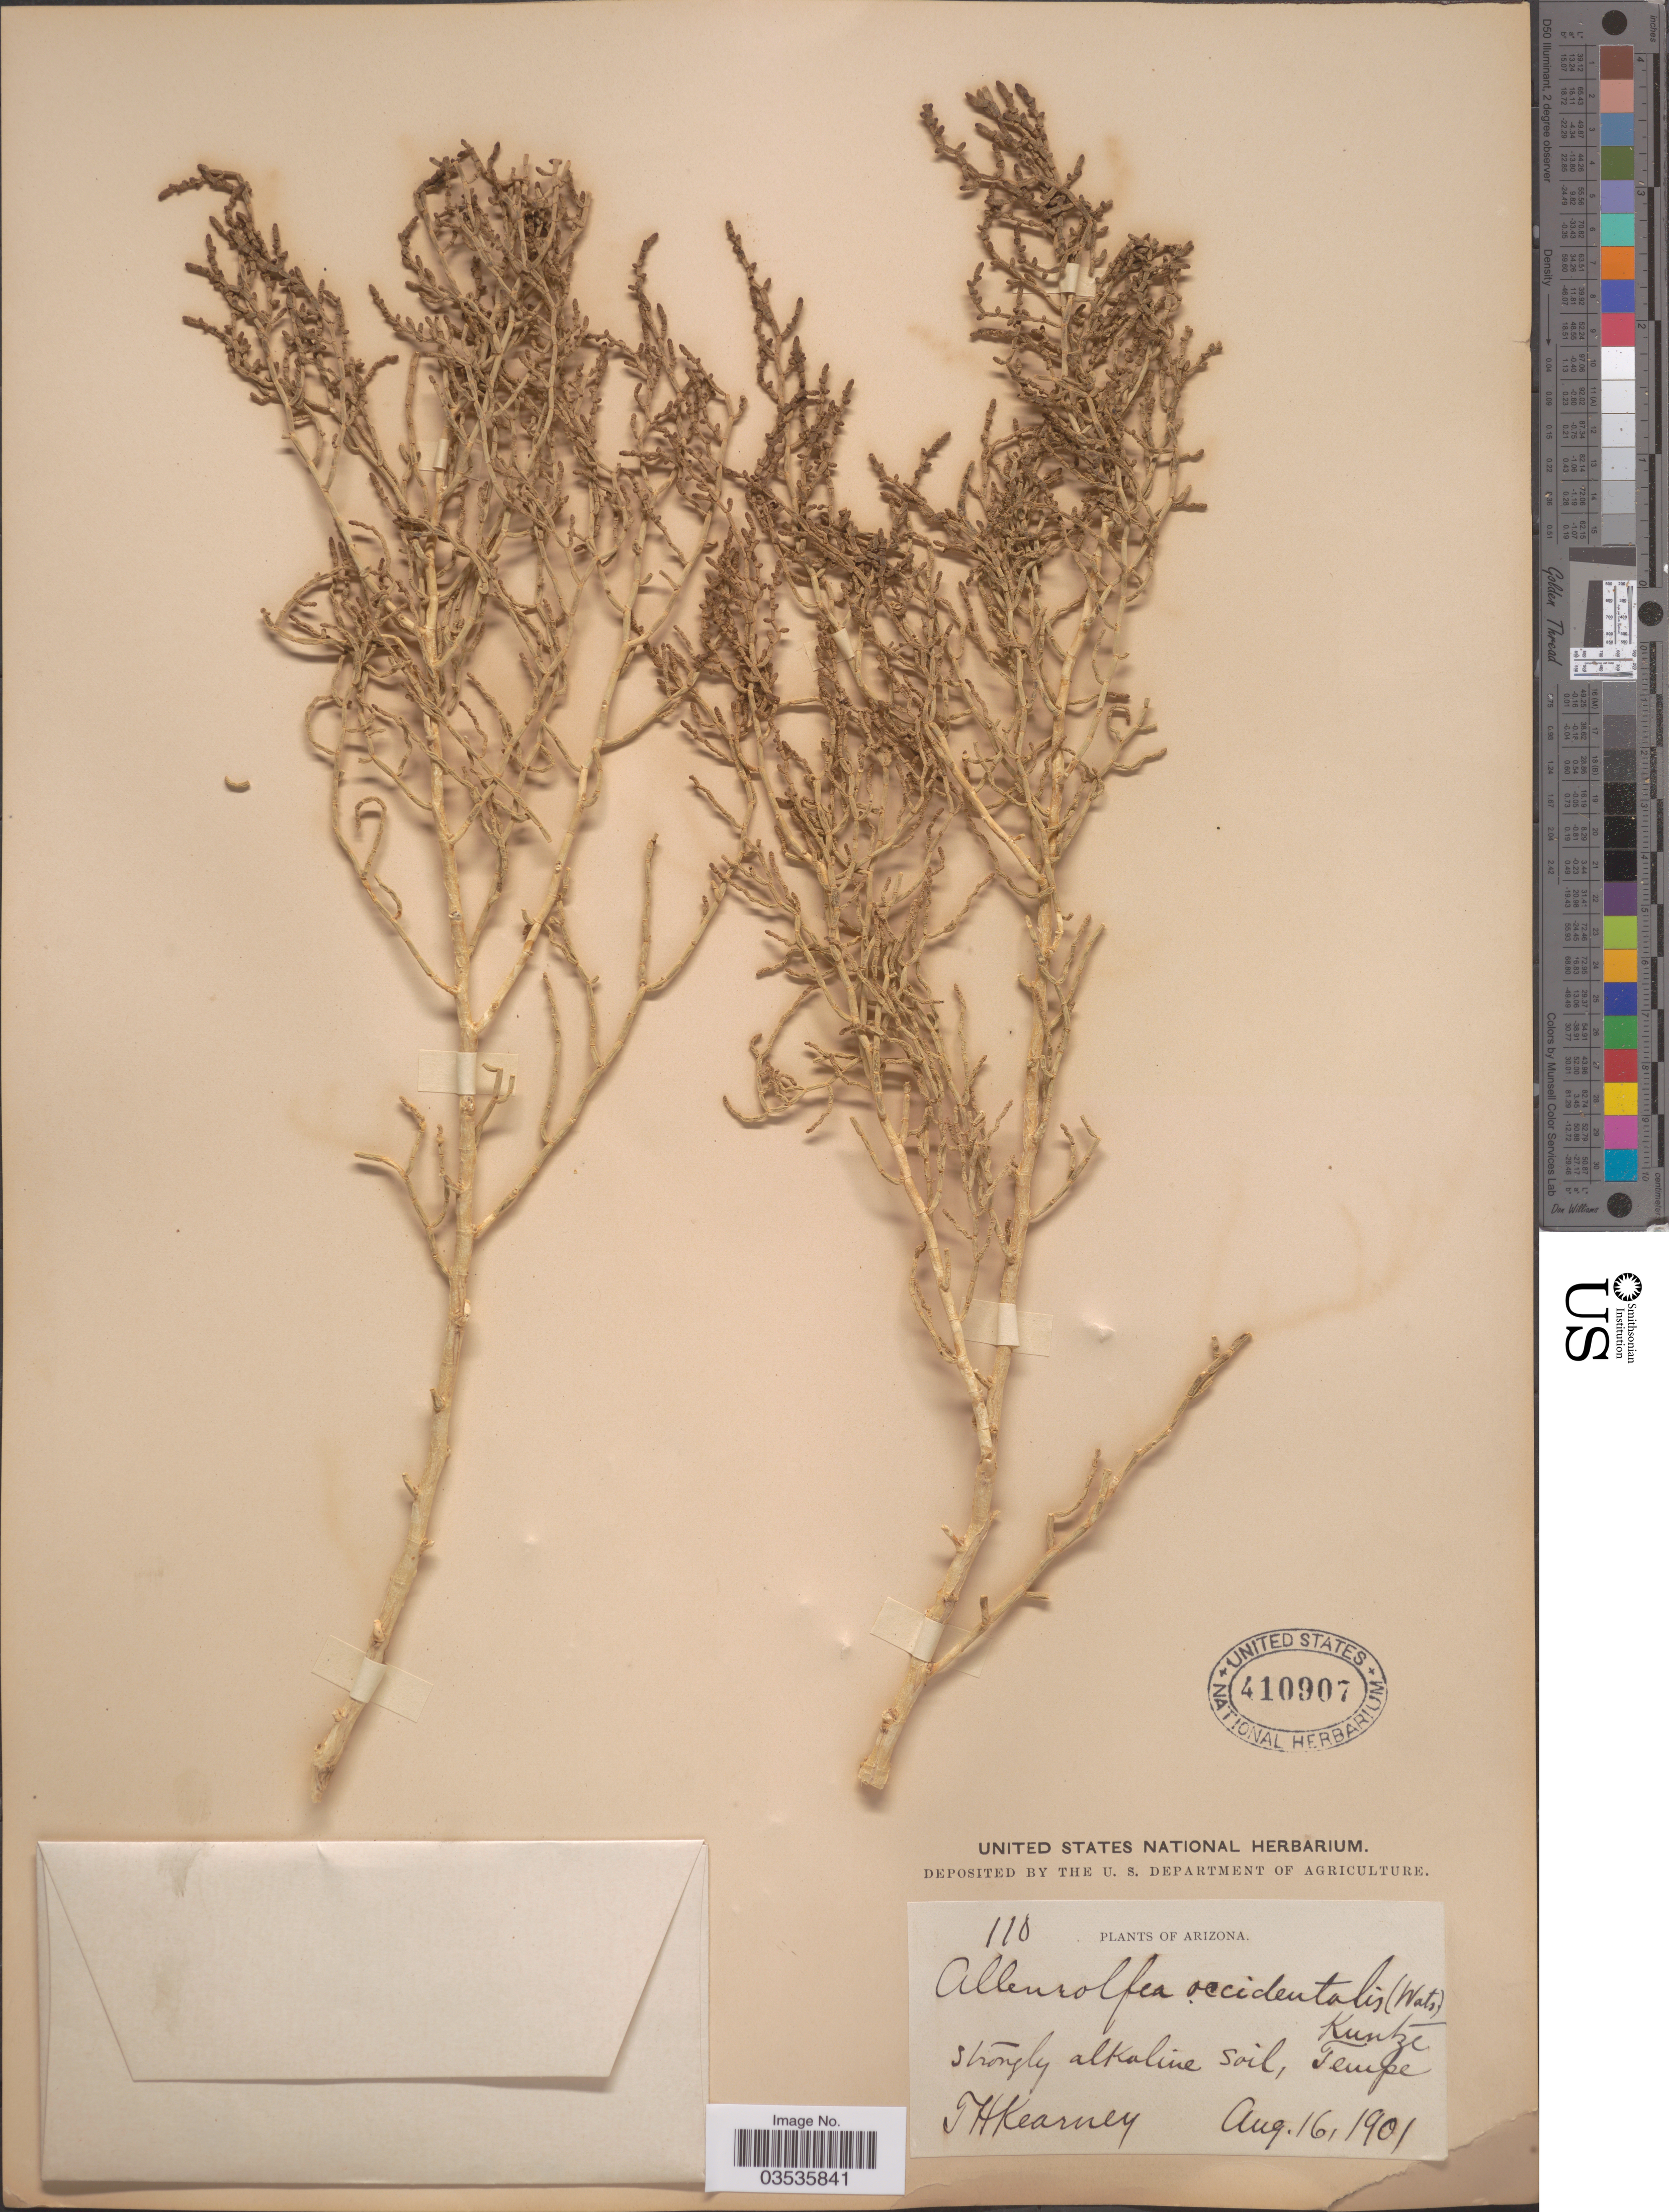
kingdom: Plantae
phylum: Tracheophyta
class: Magnoliopsida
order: Caryophyllales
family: Amaranthaceae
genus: Allenrolfea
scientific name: Allenrolfea occidentalis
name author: (S. Watson) Kuntze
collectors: T. H. Kearney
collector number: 110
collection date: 1901-08-16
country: United States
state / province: Arizona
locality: Tempe.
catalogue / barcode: US 410907